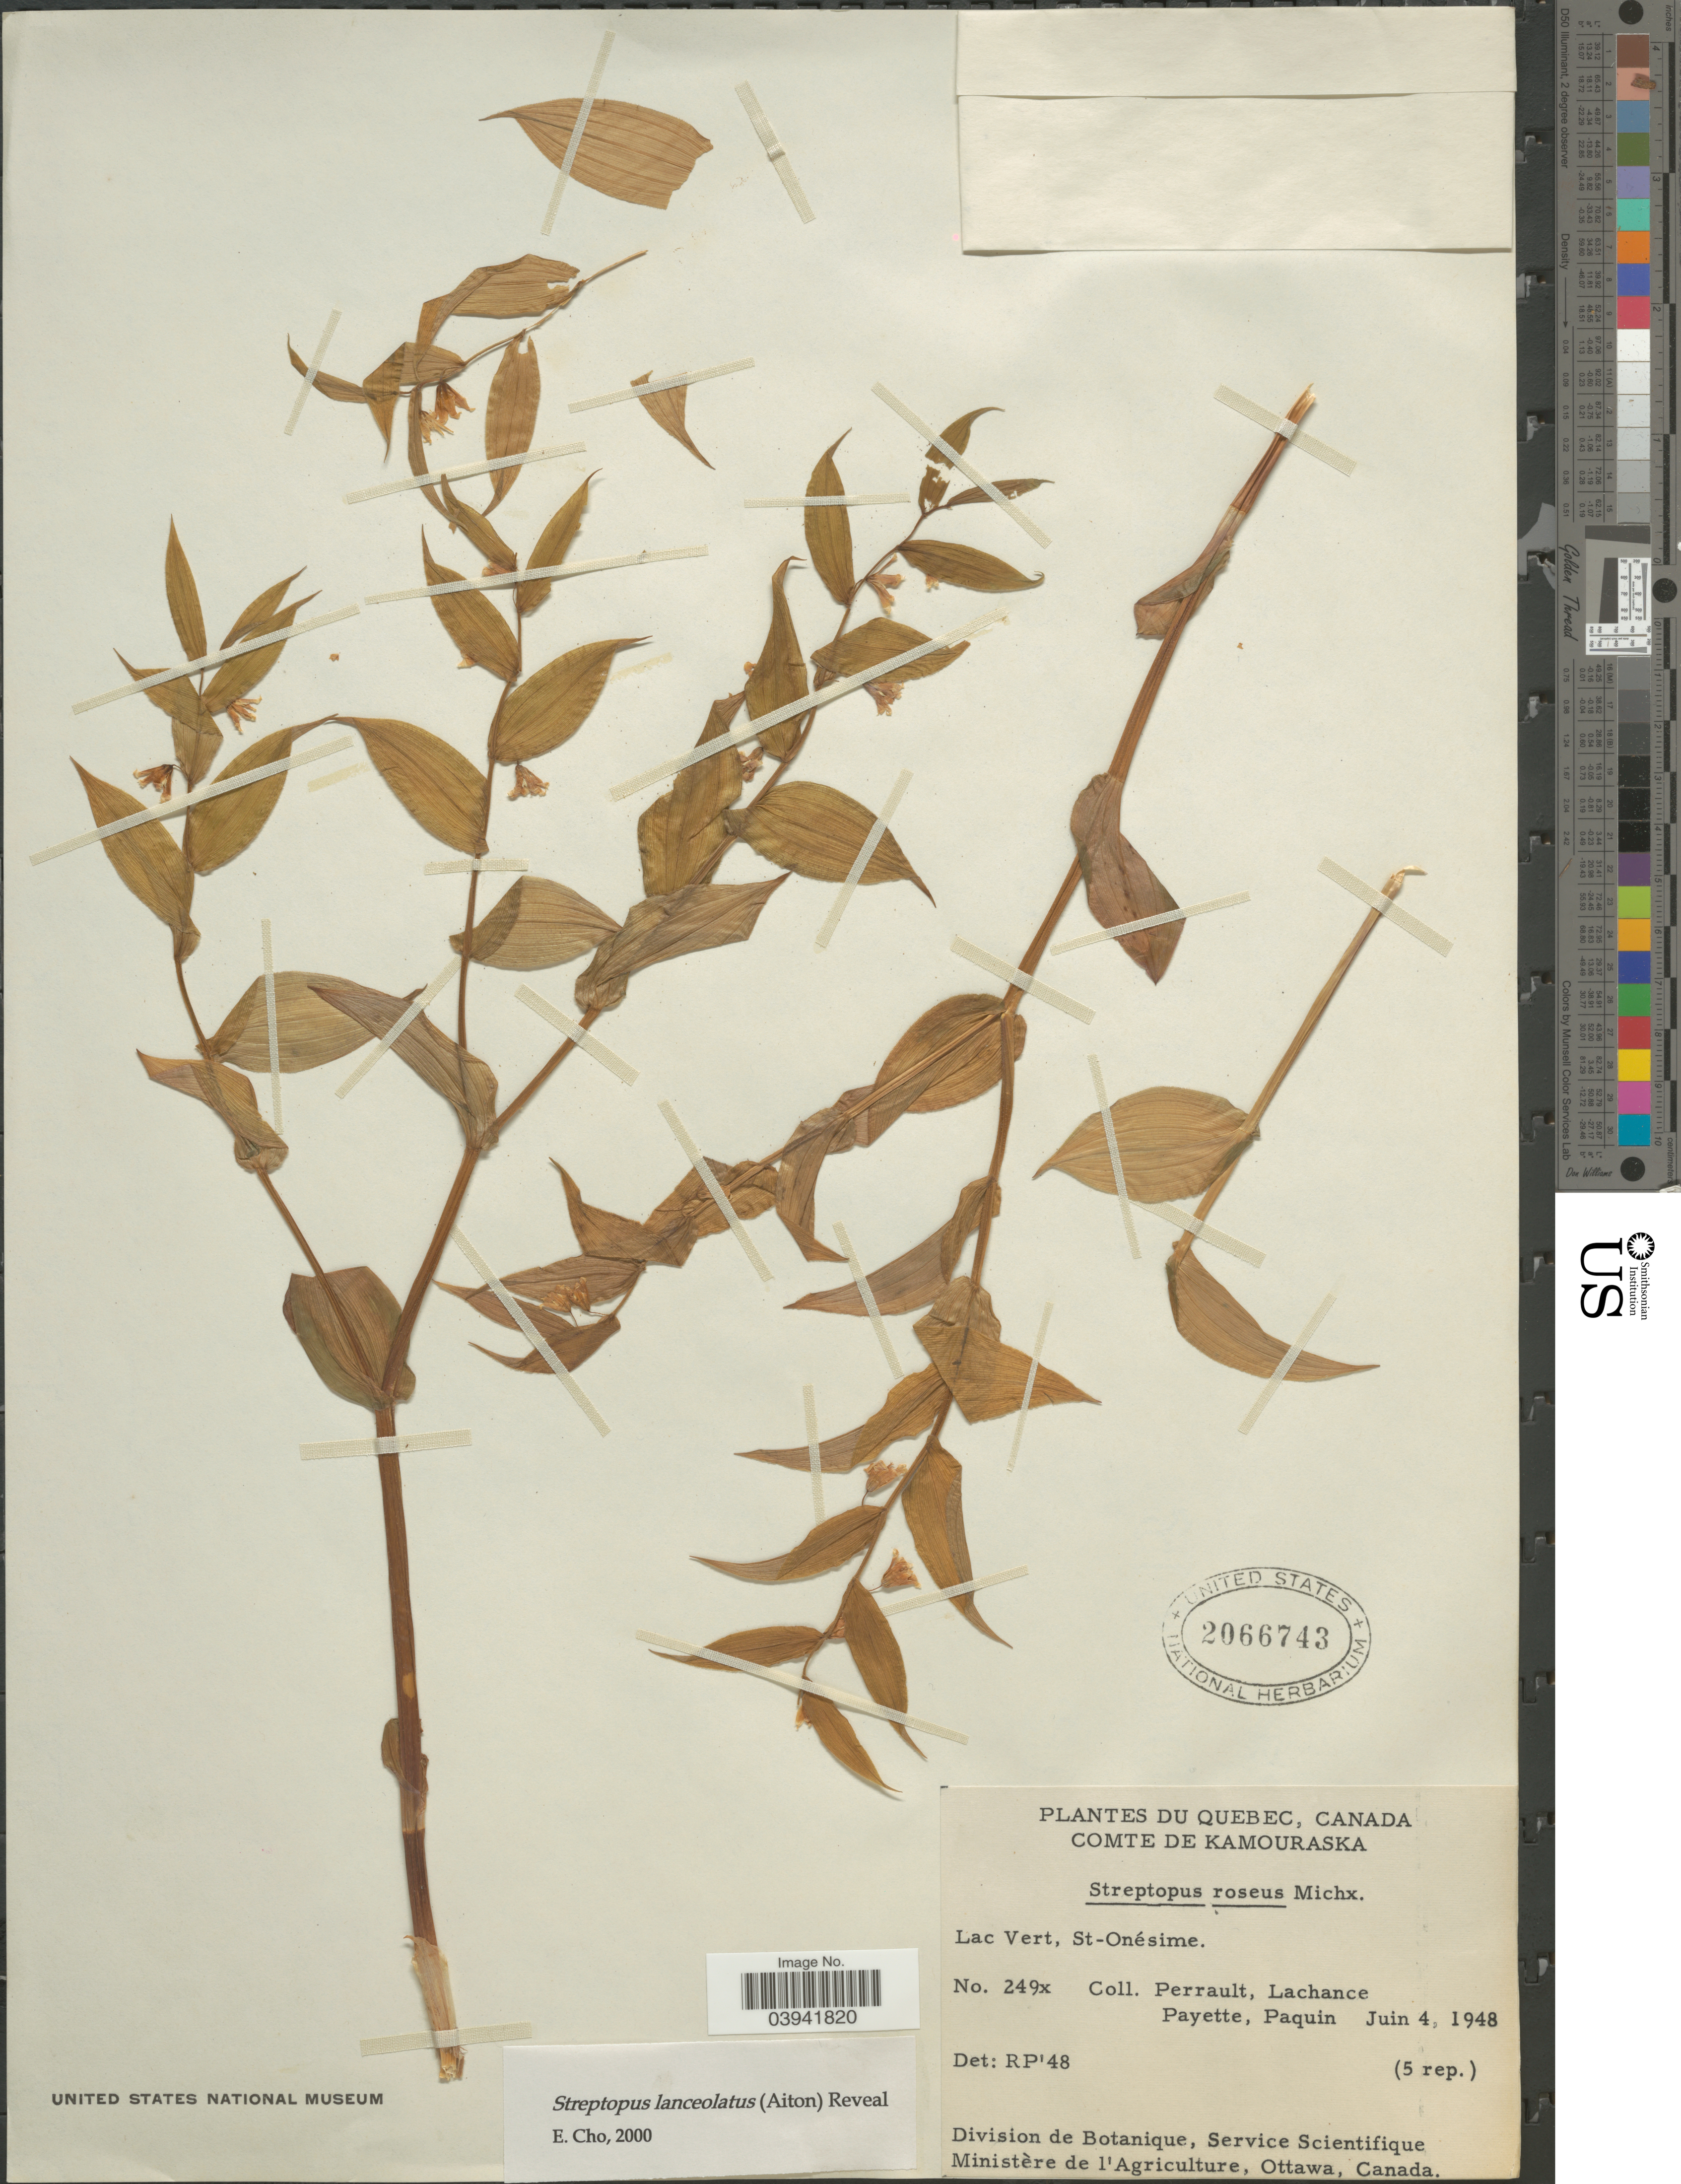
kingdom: Plantae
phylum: Tracheophyta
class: Liliopsida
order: Liliales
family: Liliaceae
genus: Streptopus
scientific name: Streptopus lanceolatus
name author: (Aiton) Reveal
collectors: Perrault, Lachance, Payette & Paquin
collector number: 249x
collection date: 1948-06-04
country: Canada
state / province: Quebec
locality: Comte de Kamouraska. Lac Vert, St-Onésime.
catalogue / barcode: US 2066743